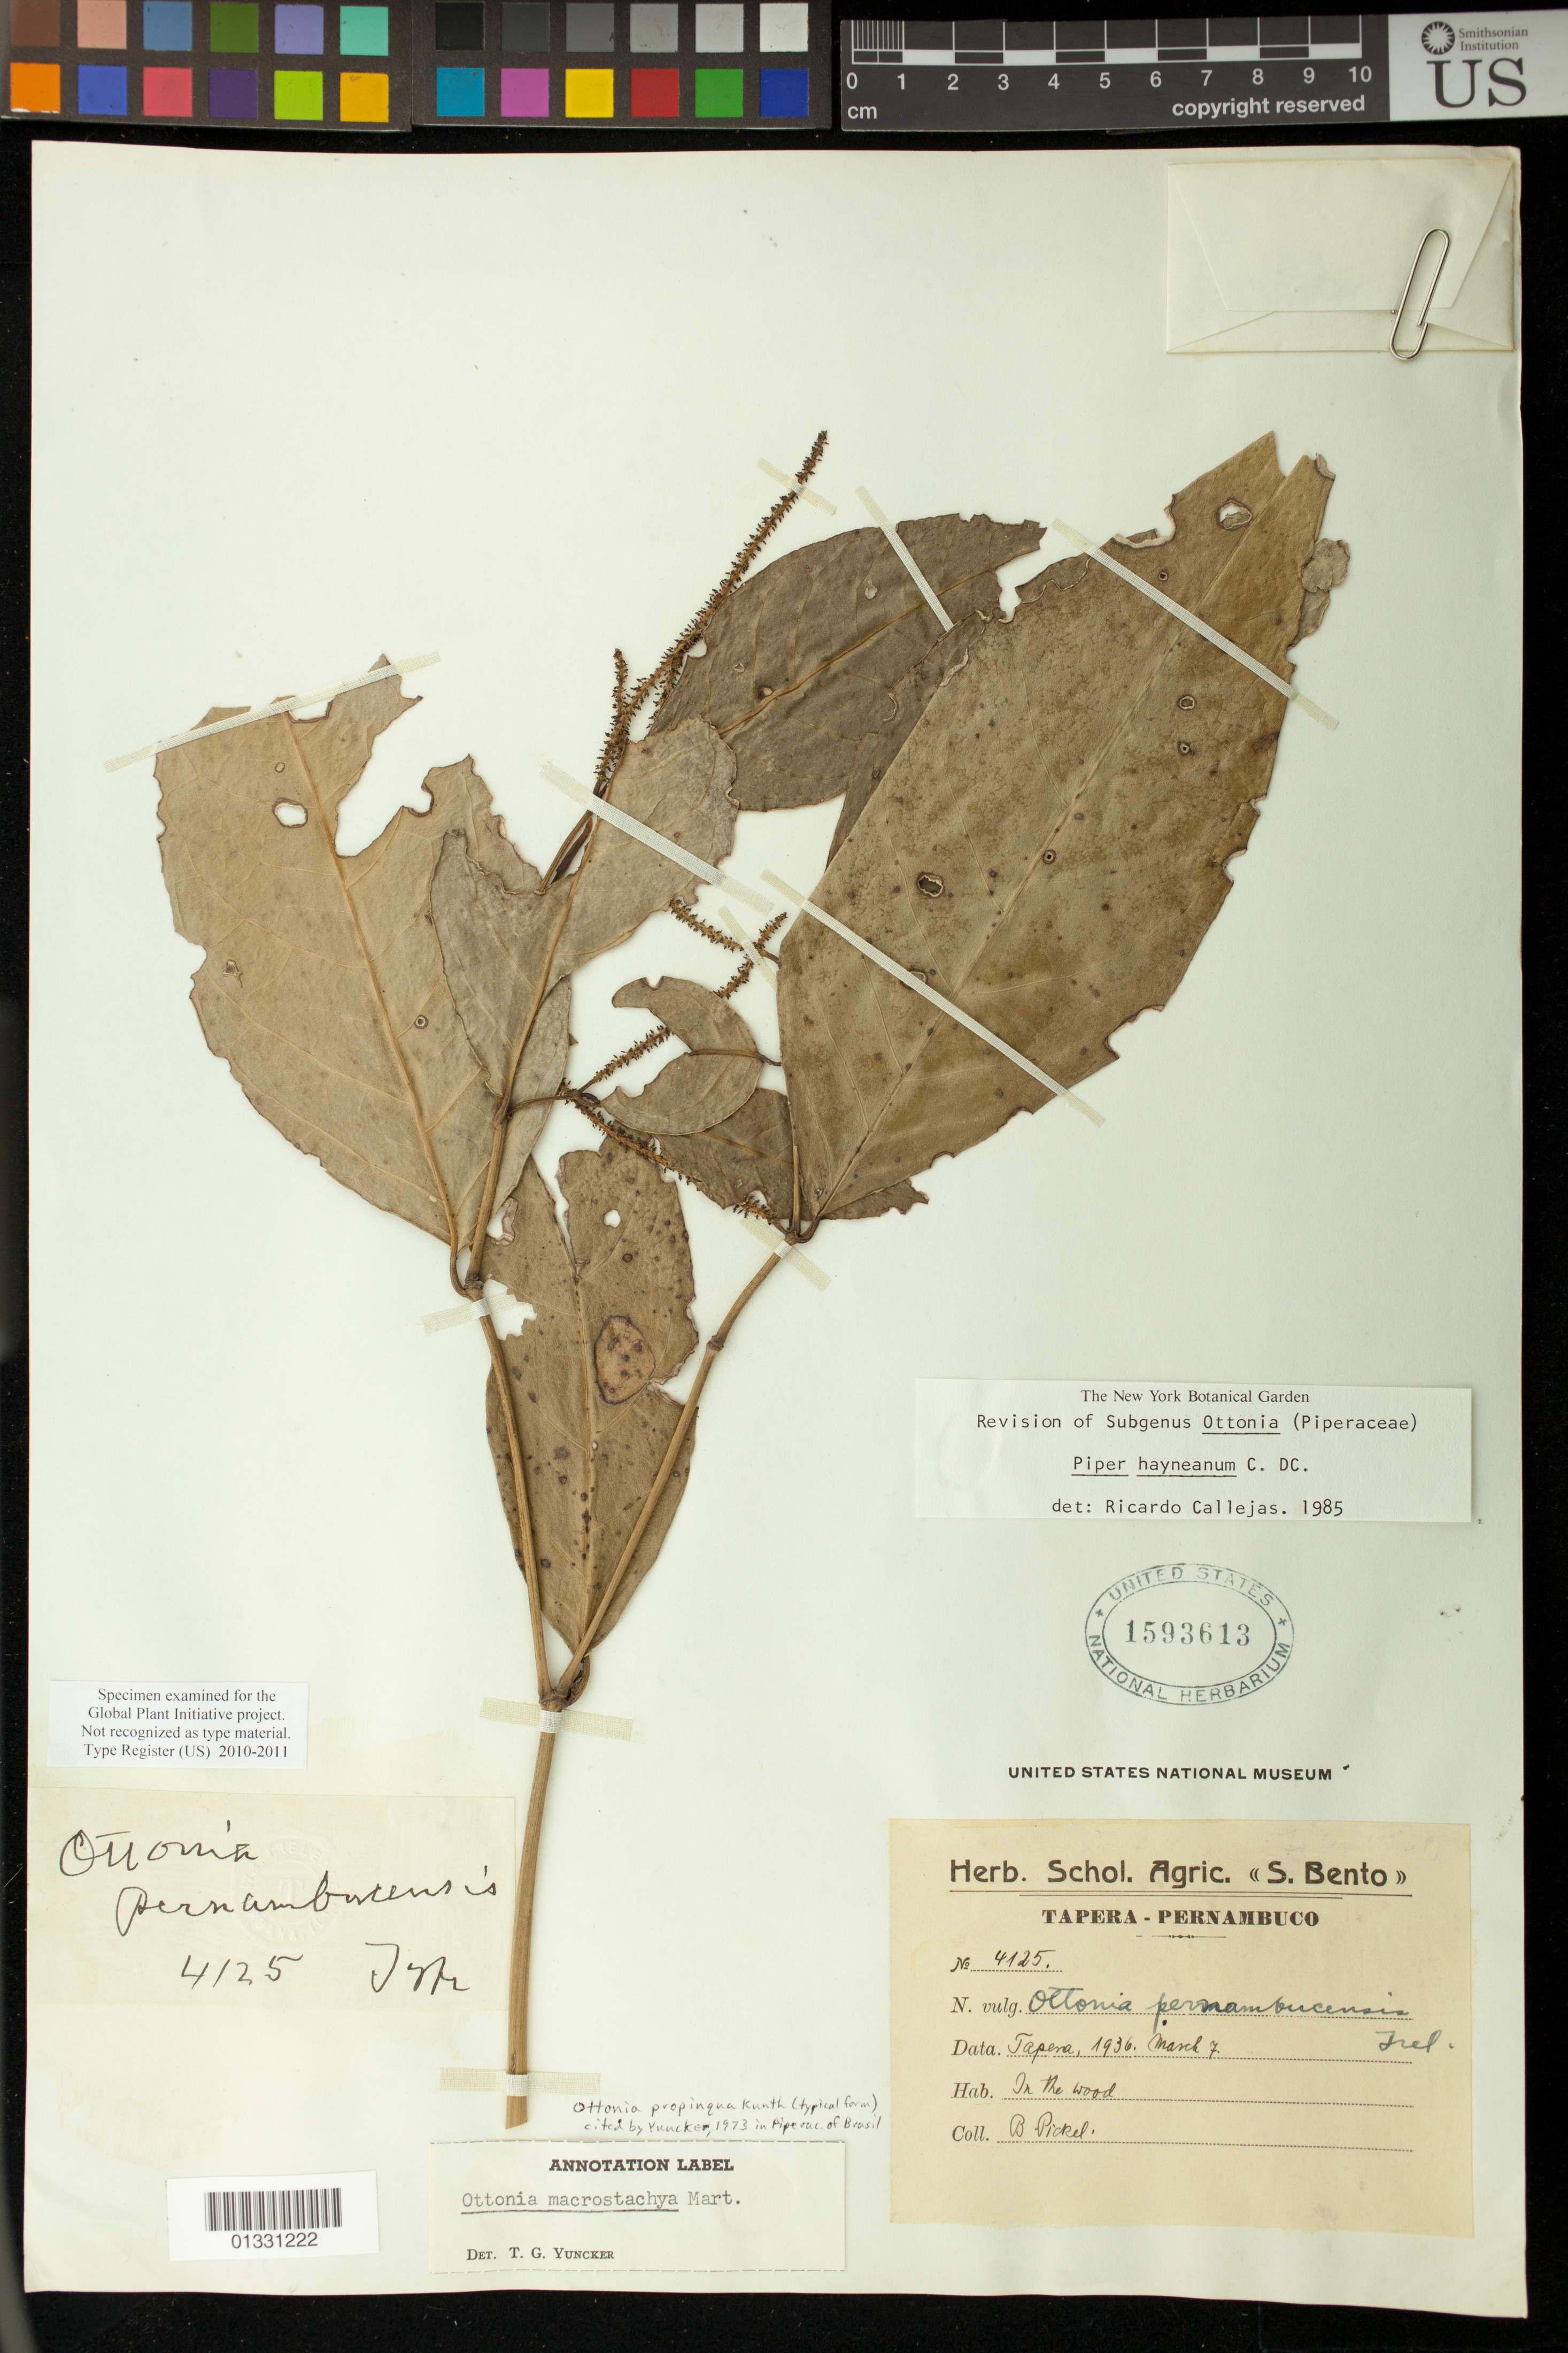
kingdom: Plantae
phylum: Tracheophyta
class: Magnoliopsida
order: Piperales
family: Piperaceae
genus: Piper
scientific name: Piper hayneanum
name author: C. DC.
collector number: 4125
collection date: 1936-03-07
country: Brazil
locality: Tapera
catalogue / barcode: US 1593613